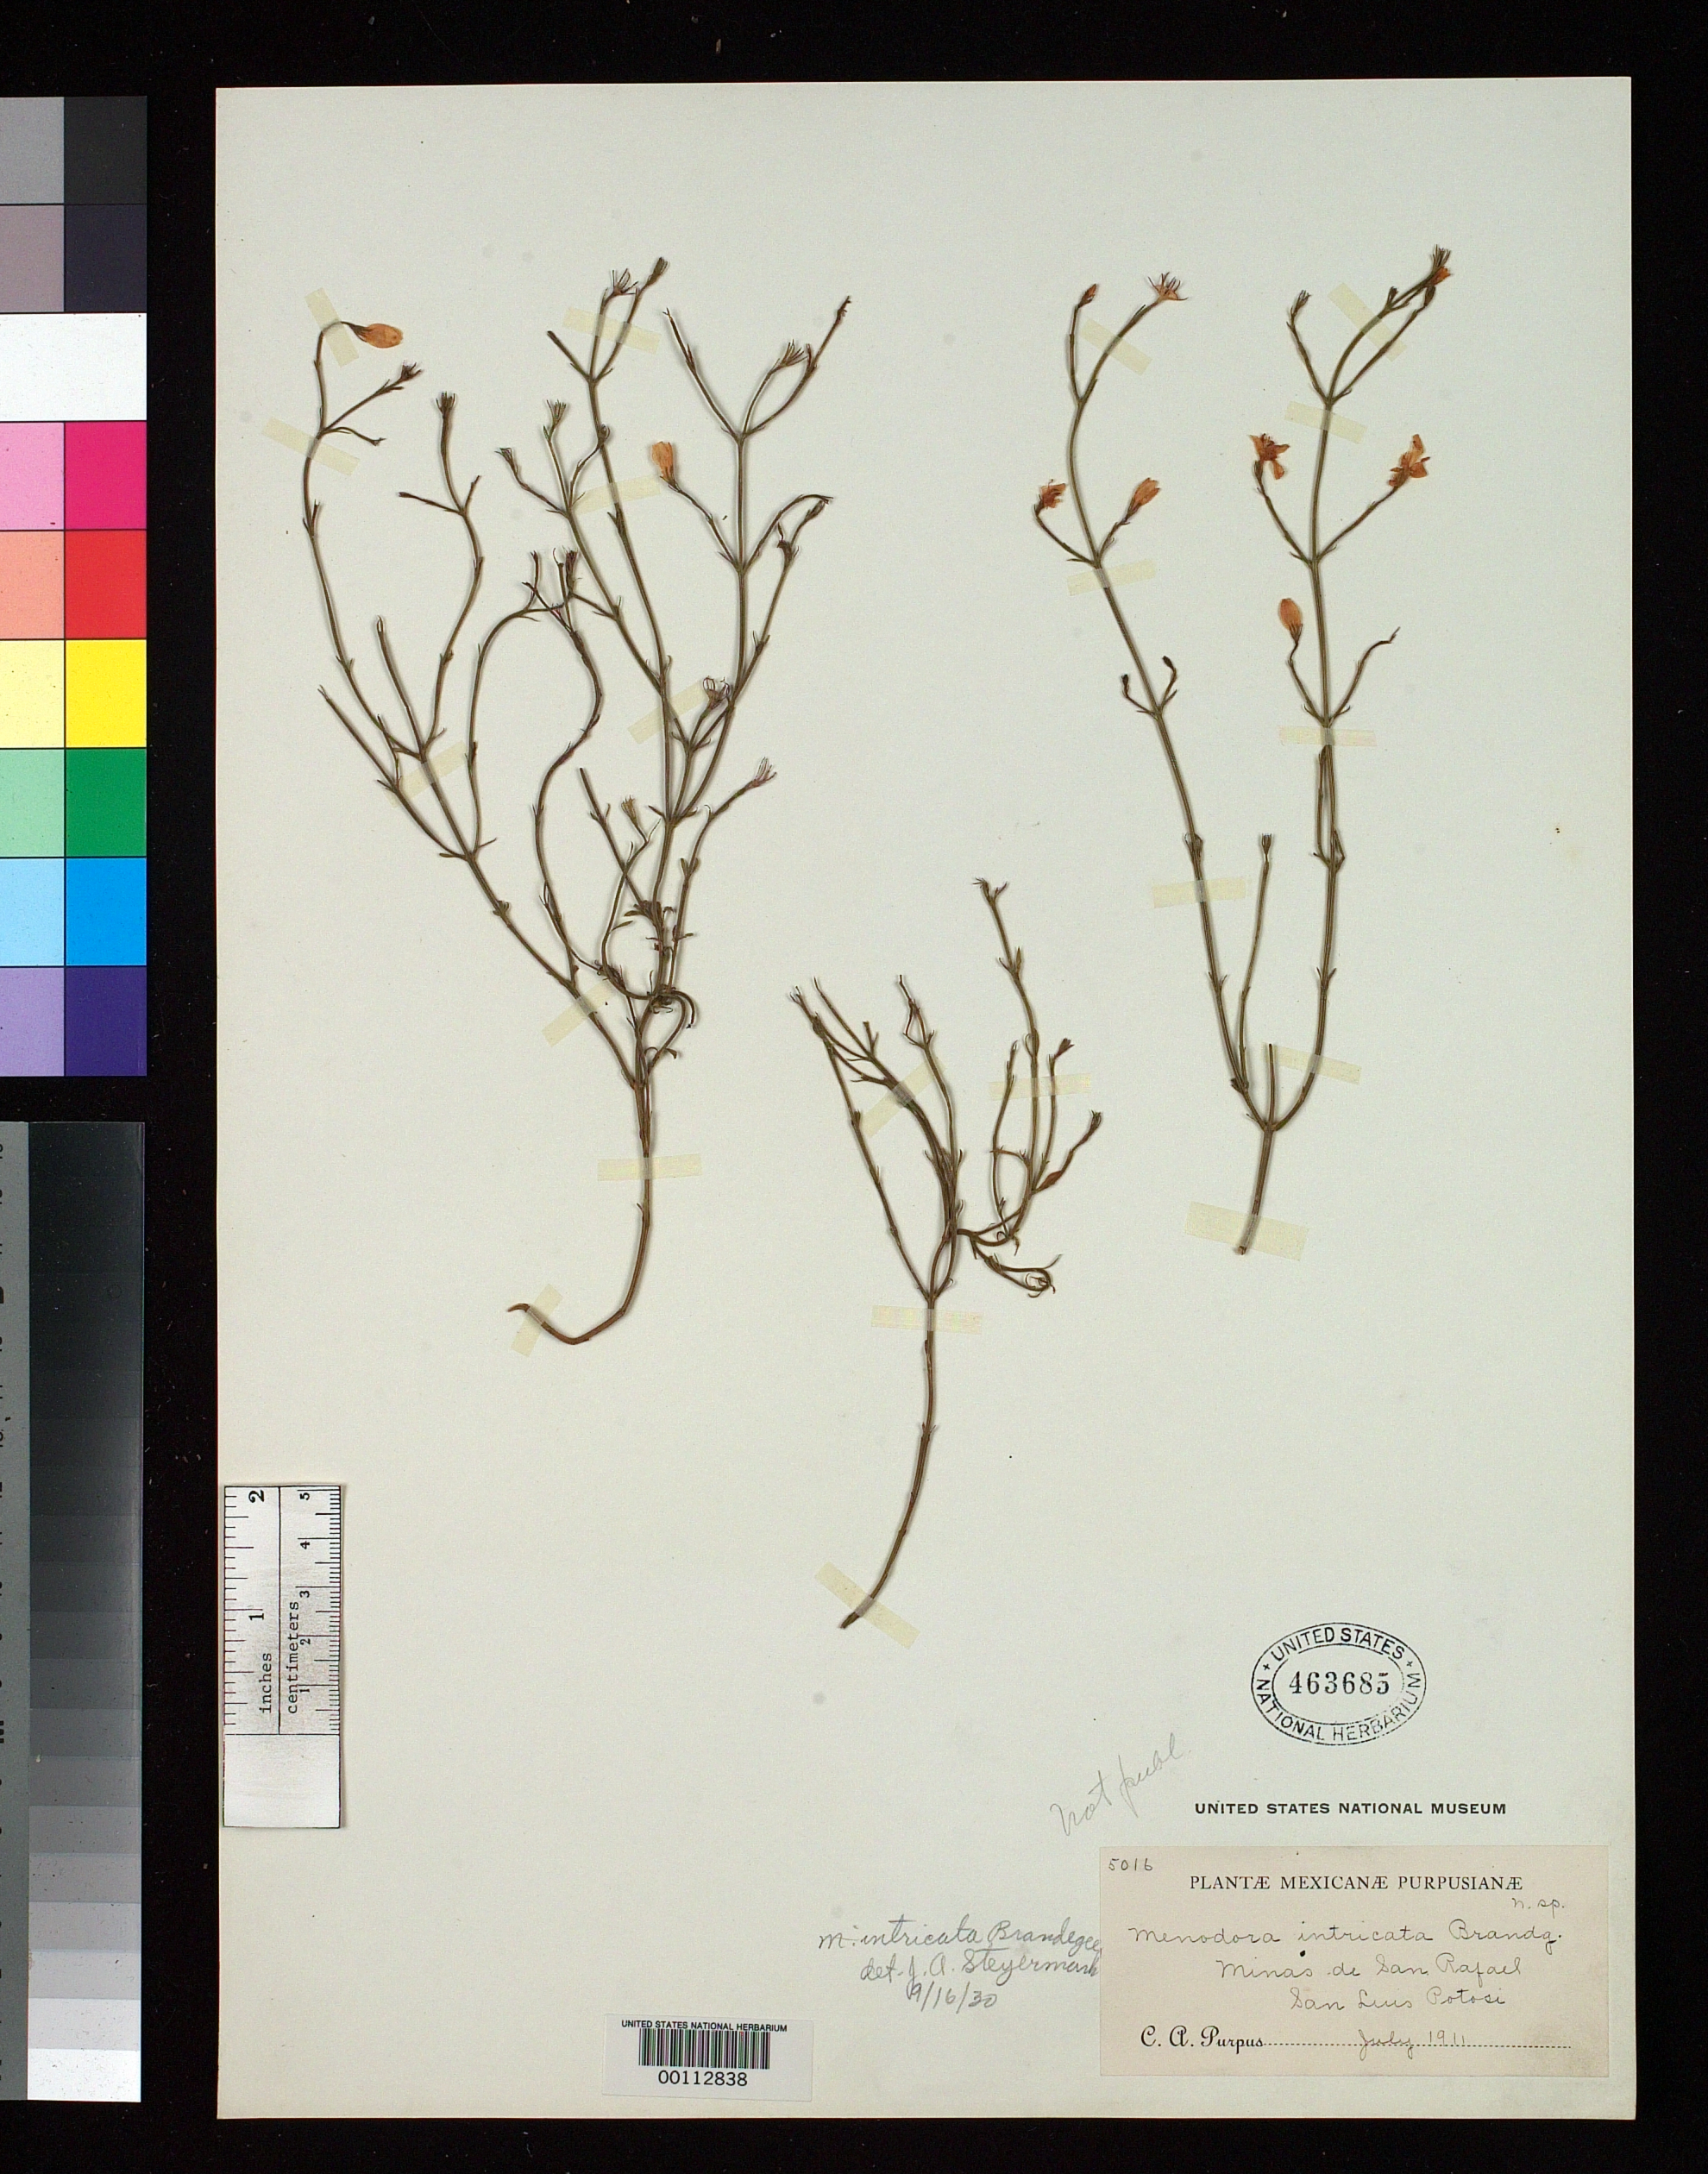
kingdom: Plantae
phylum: Tracheophyta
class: Magnoliopsida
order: Lamiales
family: Oleaceae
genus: Menodora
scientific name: Menodora intricata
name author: Brandegee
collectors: C. A. Purpus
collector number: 5016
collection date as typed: July 1911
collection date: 1911-07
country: Mexico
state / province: San Luis Potosi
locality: Minas de San Rafael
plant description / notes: Not type material. Bears same collection number as type, but different date.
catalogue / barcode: US 463685